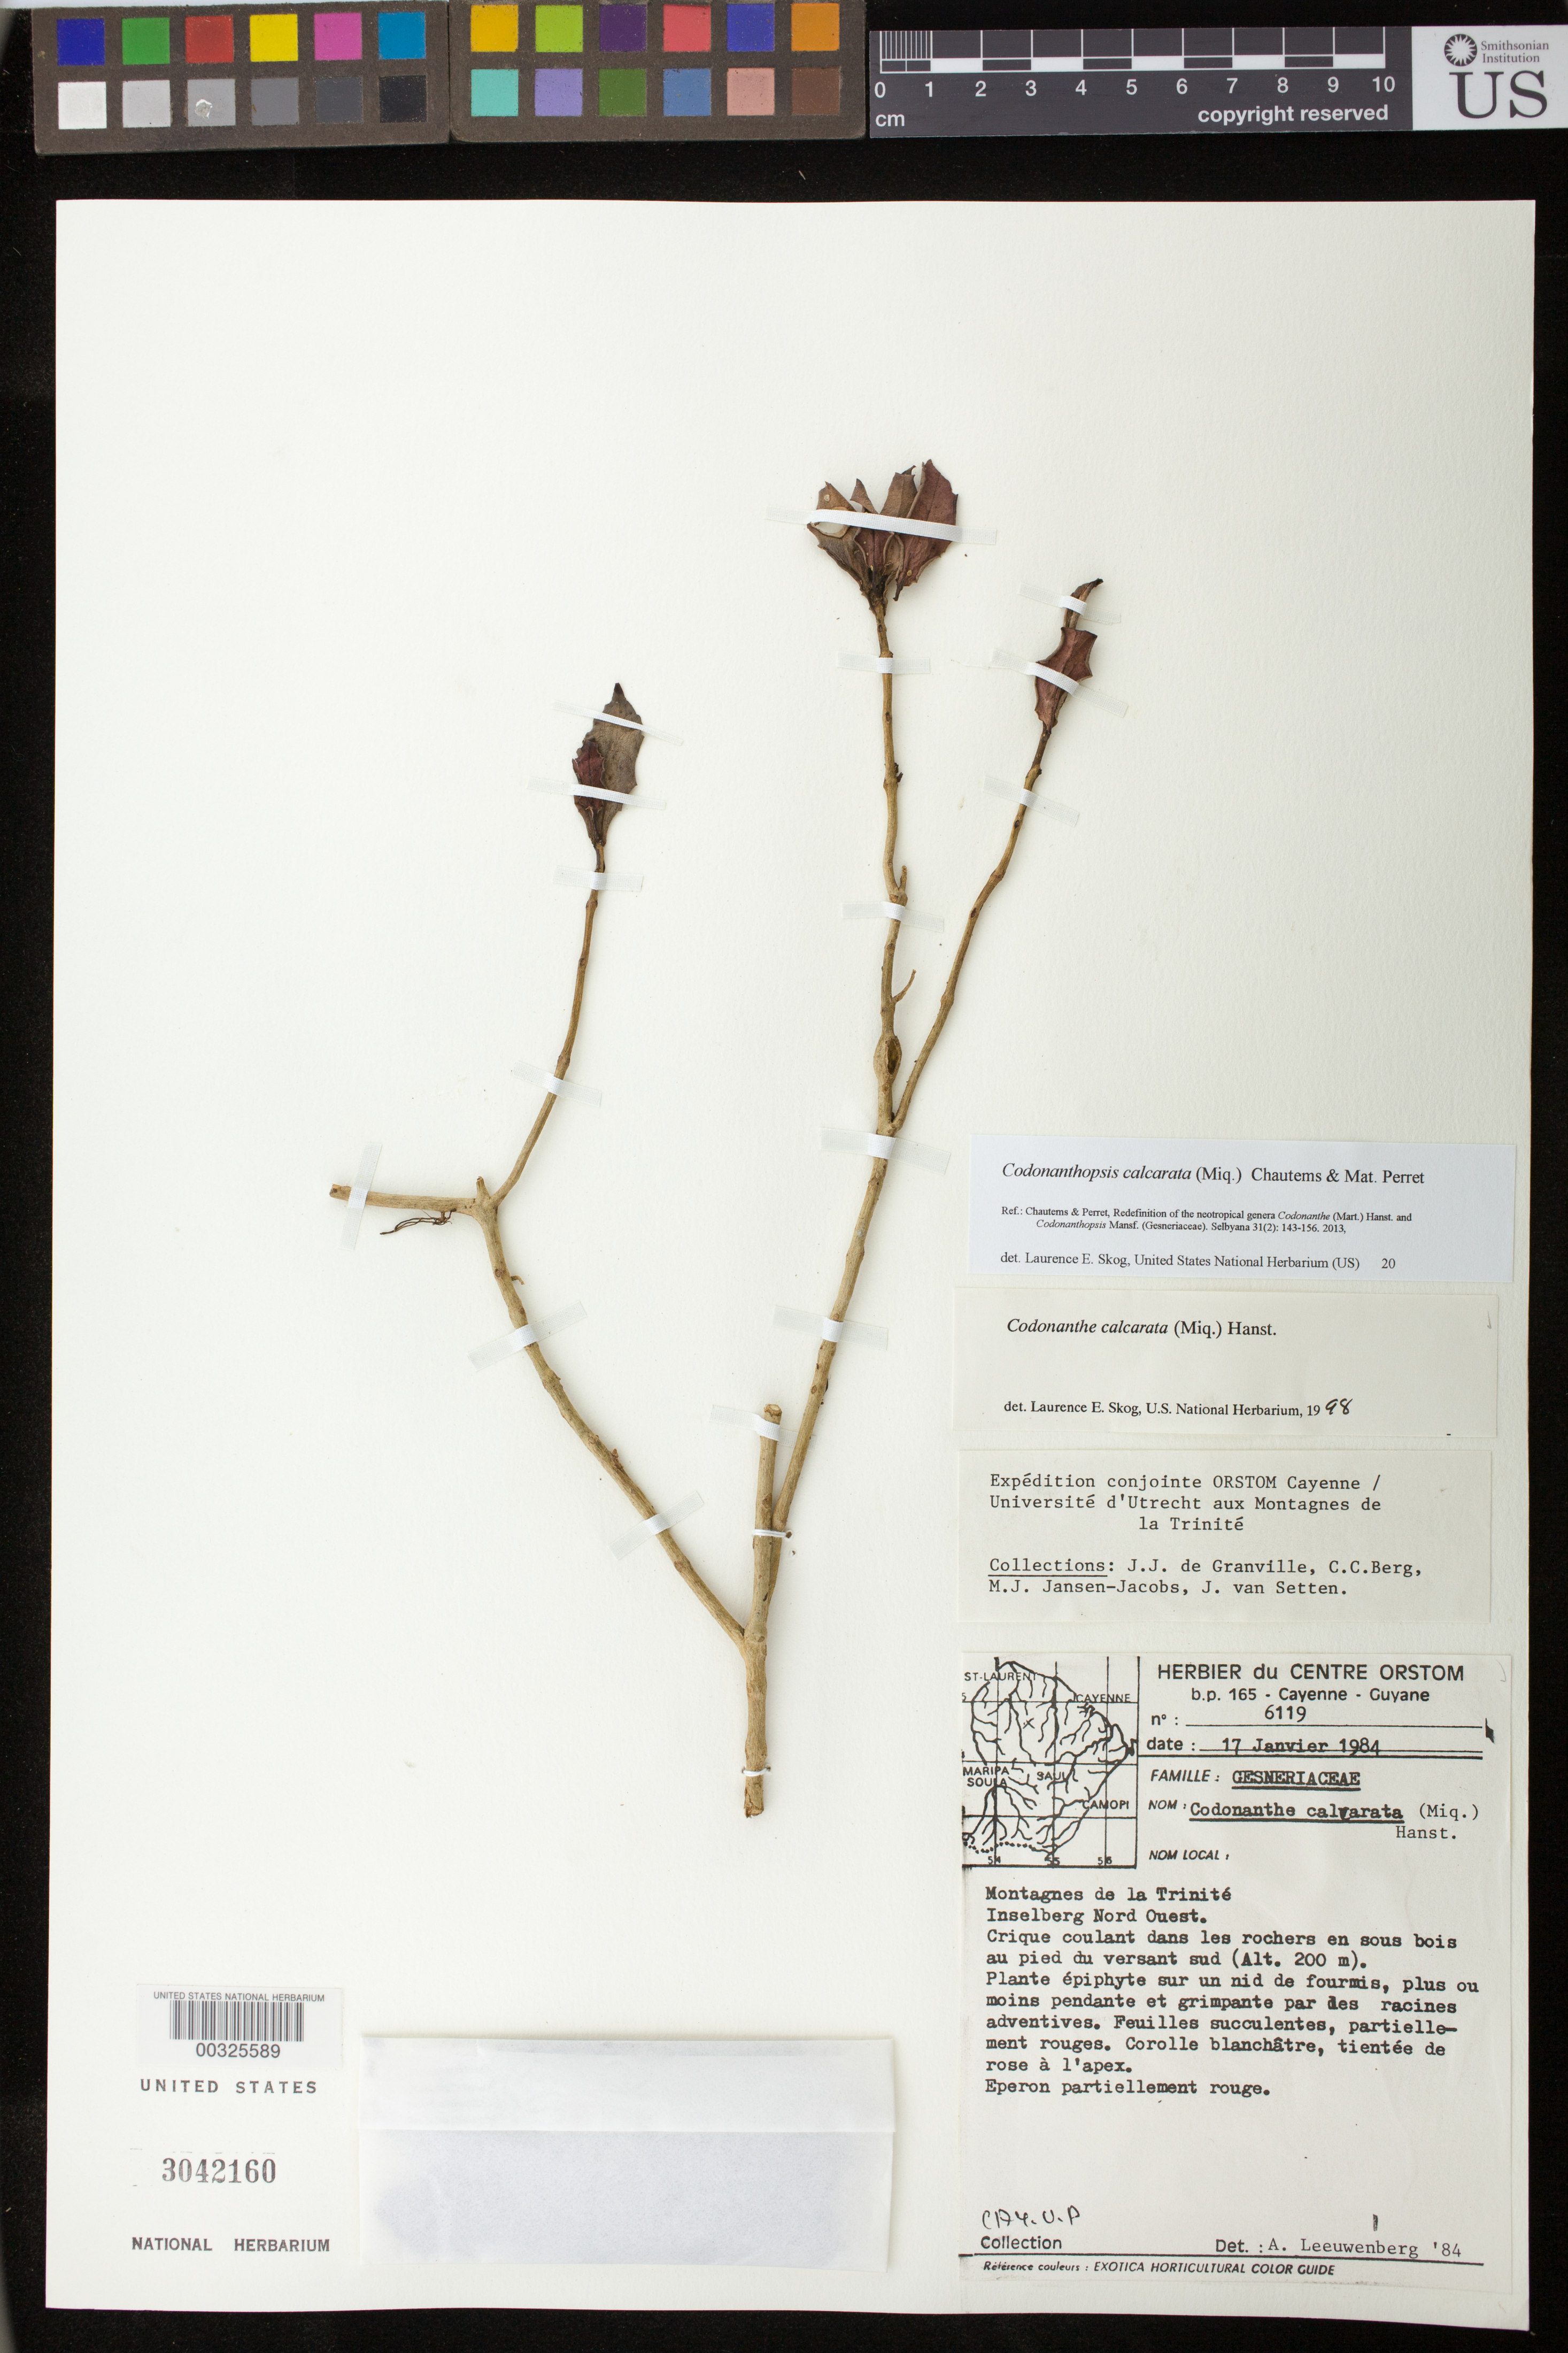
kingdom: Plantae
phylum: Tracheophyta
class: Magnoliopsida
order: Lamiales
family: Gesneriaceae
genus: Codonanthopsis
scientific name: Codonanthopsis calcarata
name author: (Miq.) Chautems & Mat.Perret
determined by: Skog, Laurence E.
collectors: J.-J. de Granville, C. C. Berg, M. J. Jansen-Jacobs & J. van Setten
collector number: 6119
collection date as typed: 17 Jan 1984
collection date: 1984-01-17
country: French Guiana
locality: Montagnes de La Trinité, Inselberg Nord Ouest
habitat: Crique coulant dans les rochers en sous bois au pied du versant sud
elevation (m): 200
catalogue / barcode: US 3042160